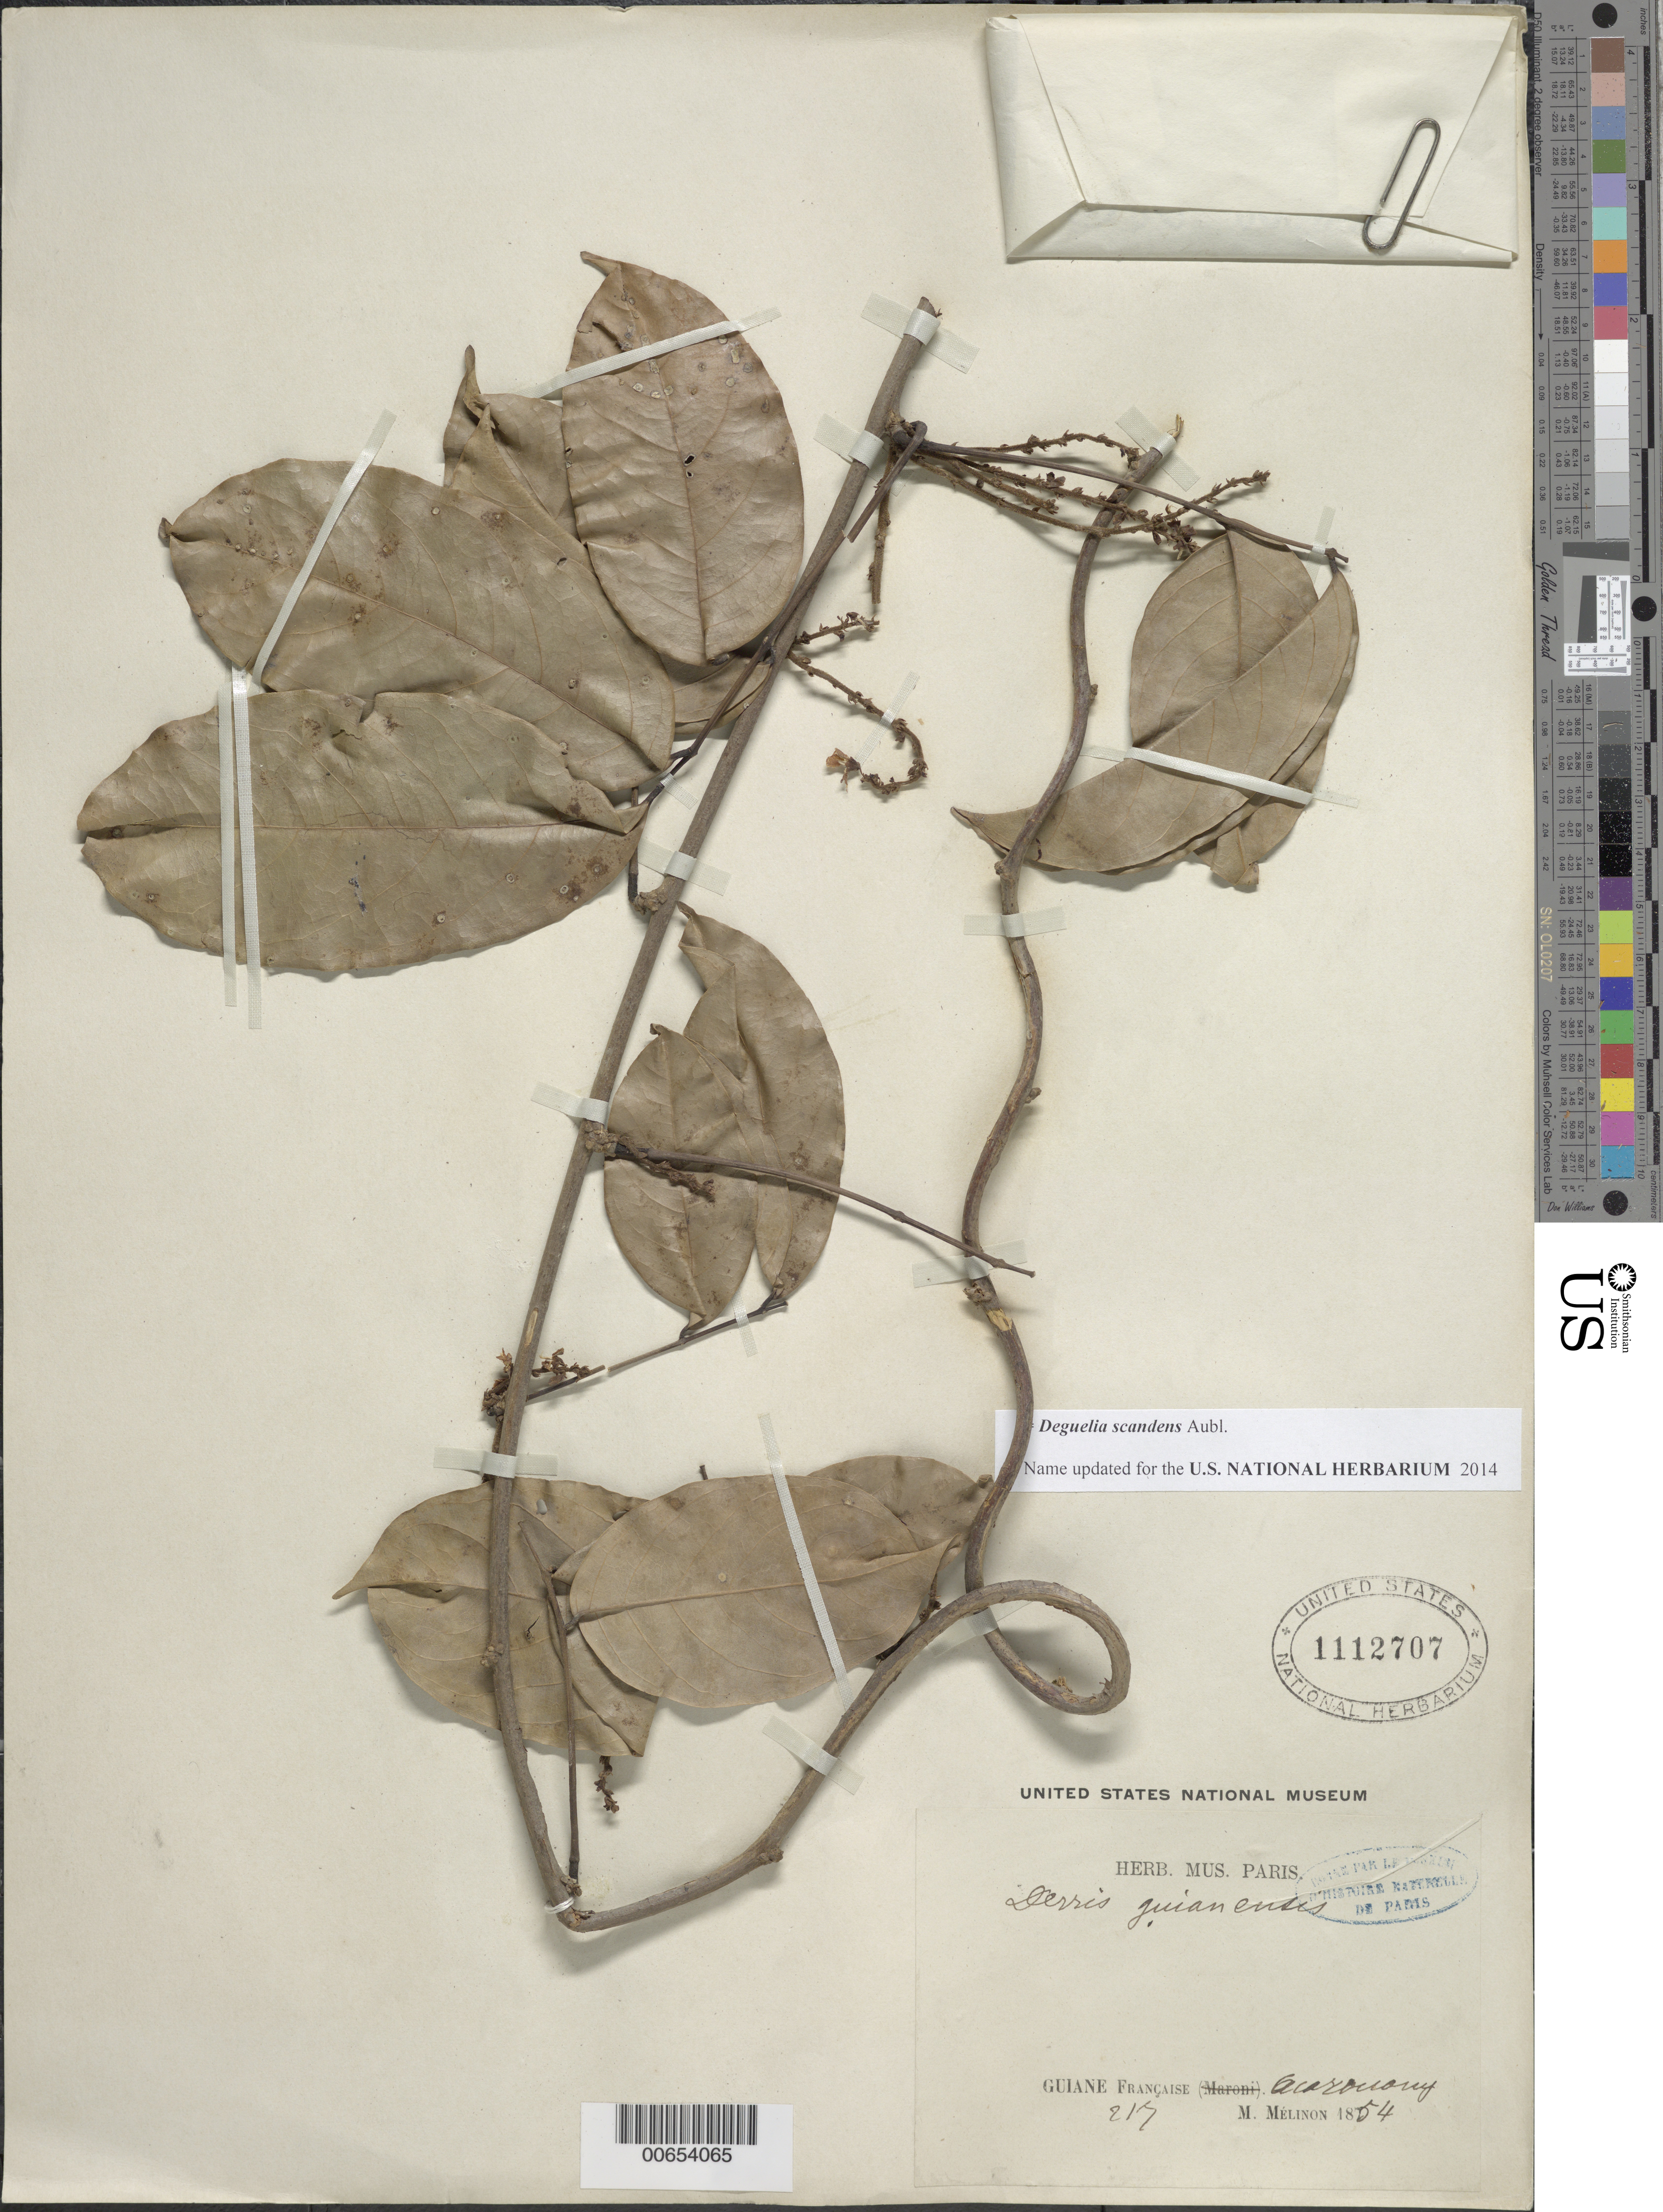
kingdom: Plantae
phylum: Tracheophyta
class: Magnoliopsida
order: Fabales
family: Fabaceae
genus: Deguelia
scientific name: Deguelia scandens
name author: Aubl.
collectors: E. Mélinon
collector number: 217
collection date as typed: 1854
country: French Guiana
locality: Acarouany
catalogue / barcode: US 1112707